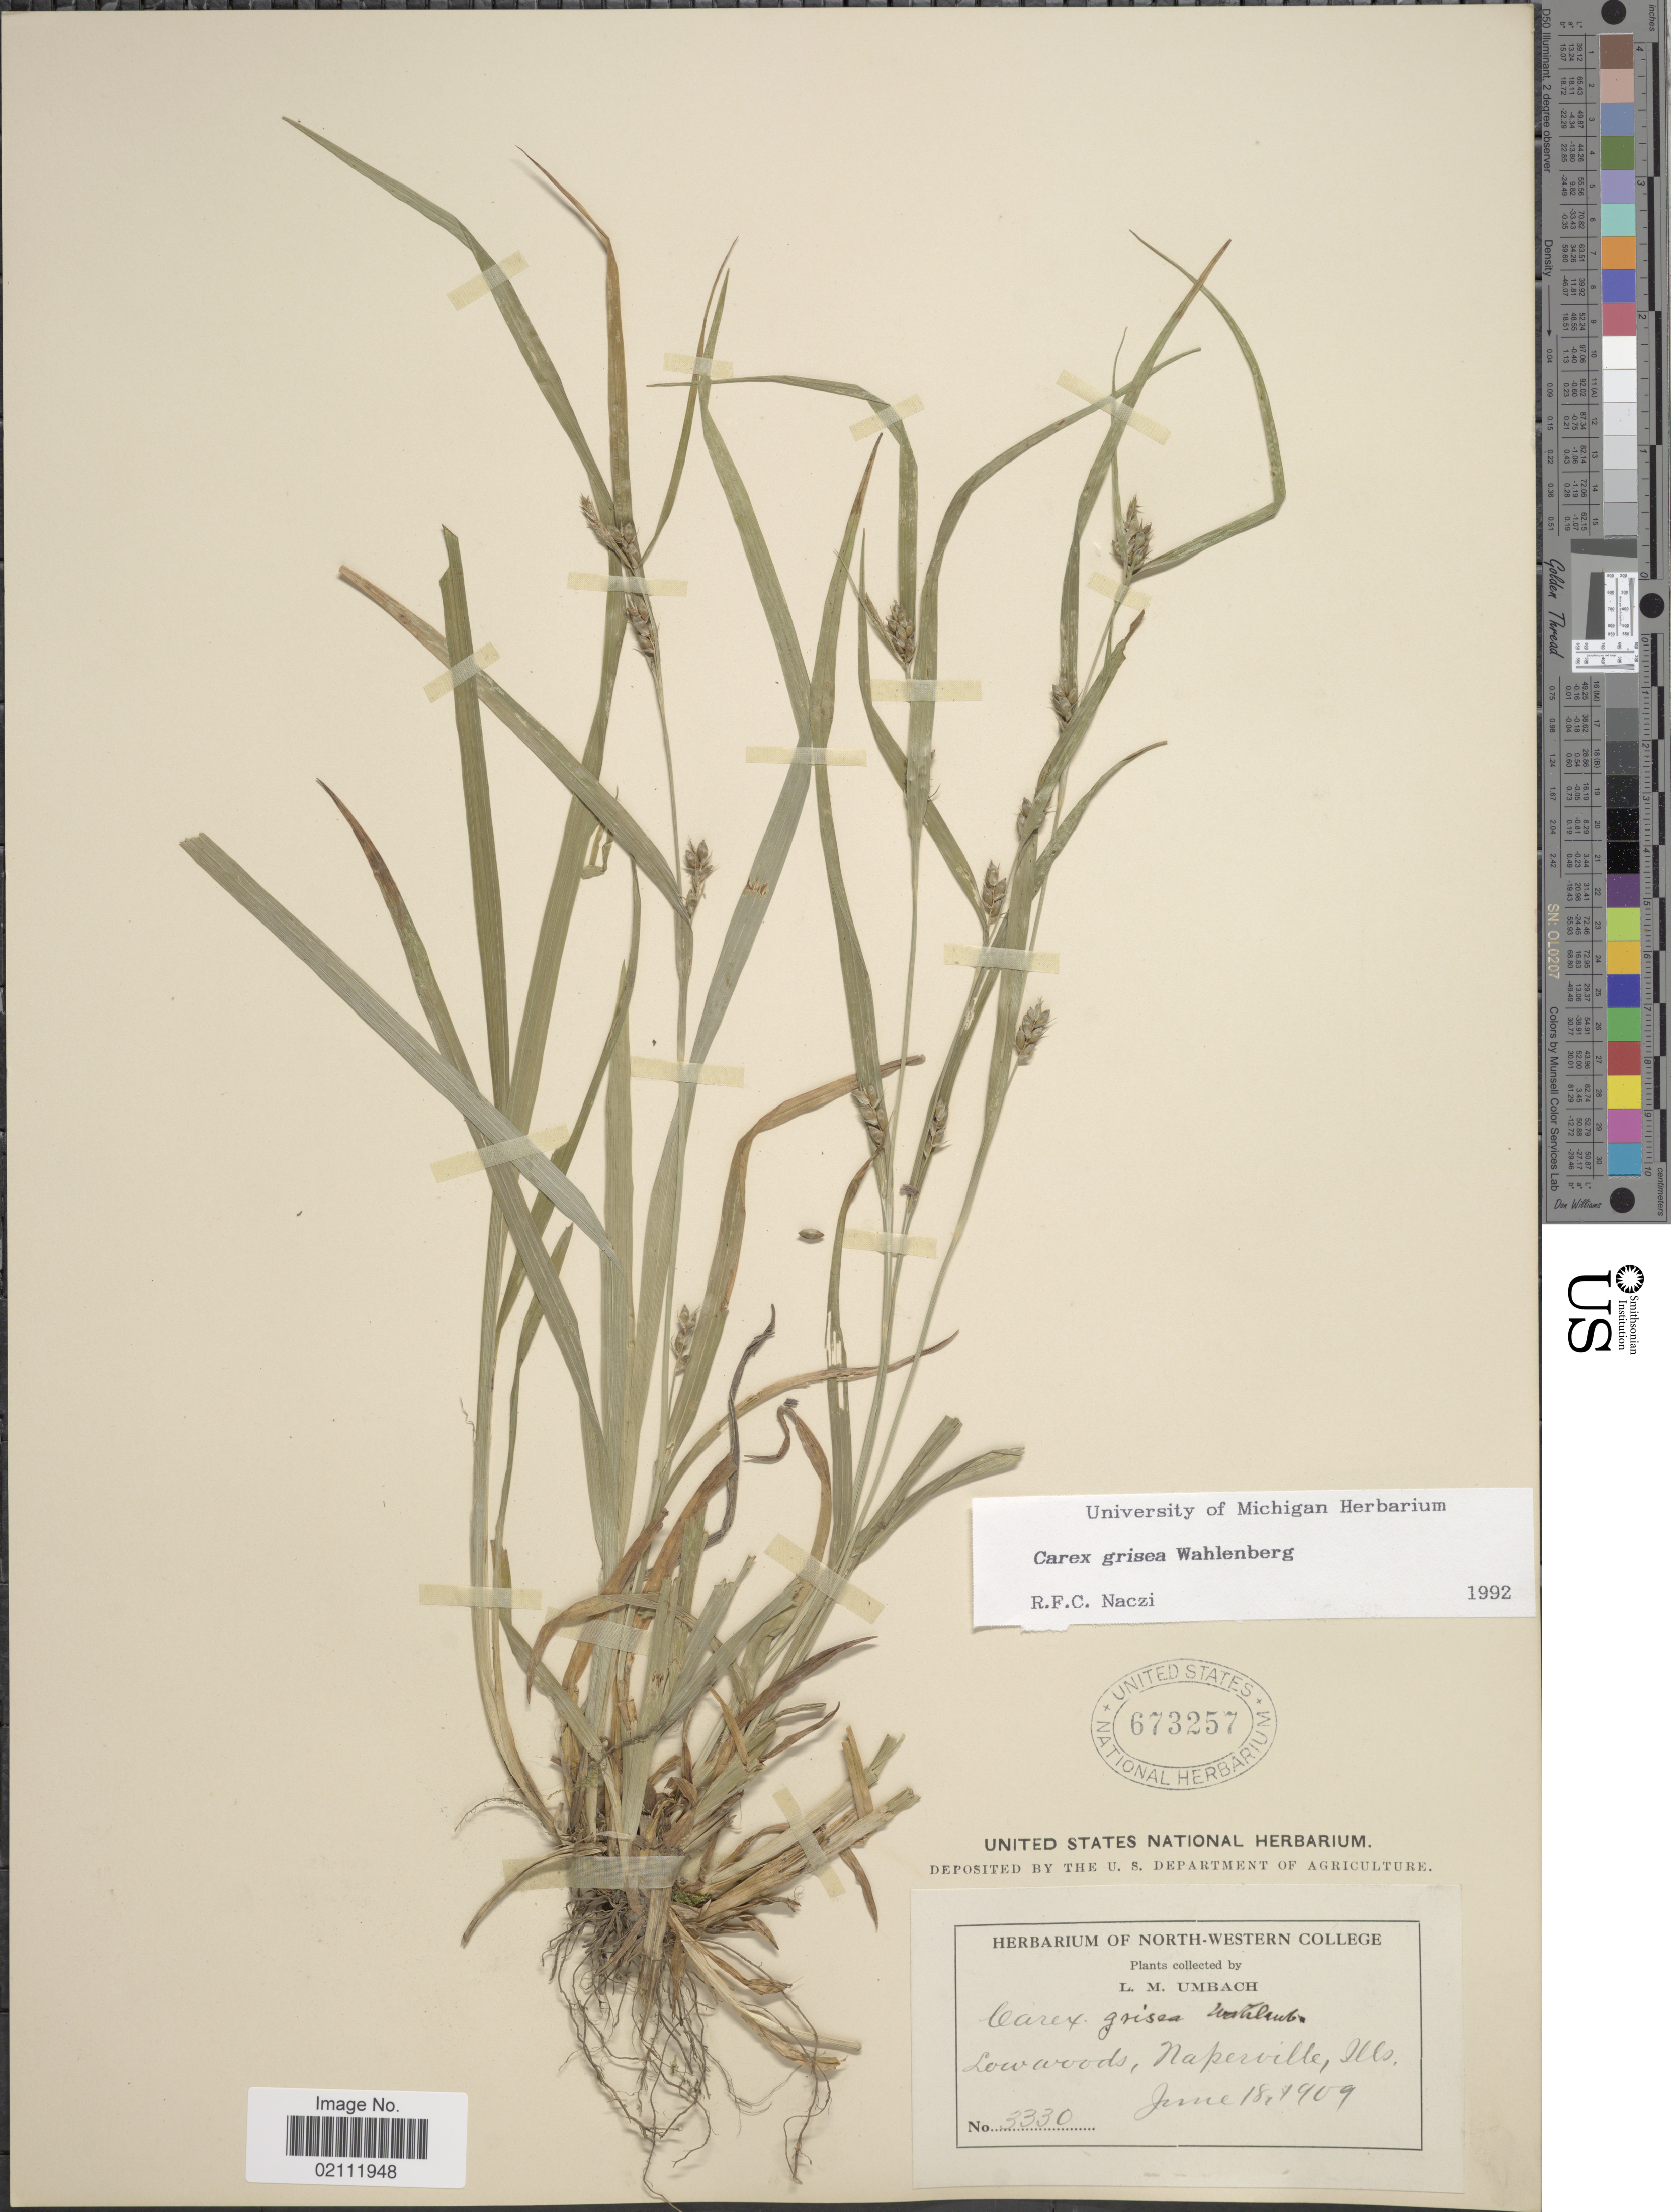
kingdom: Plantae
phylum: Tracheophyta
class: Liliopsida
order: Poales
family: Cyperaceae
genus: Carex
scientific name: Carex grisea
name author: Wahlenb.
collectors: L. M. Umbach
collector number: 3330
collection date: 1909-06-18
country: United States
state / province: Illinois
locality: Low woods, Naperville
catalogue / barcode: US 673257